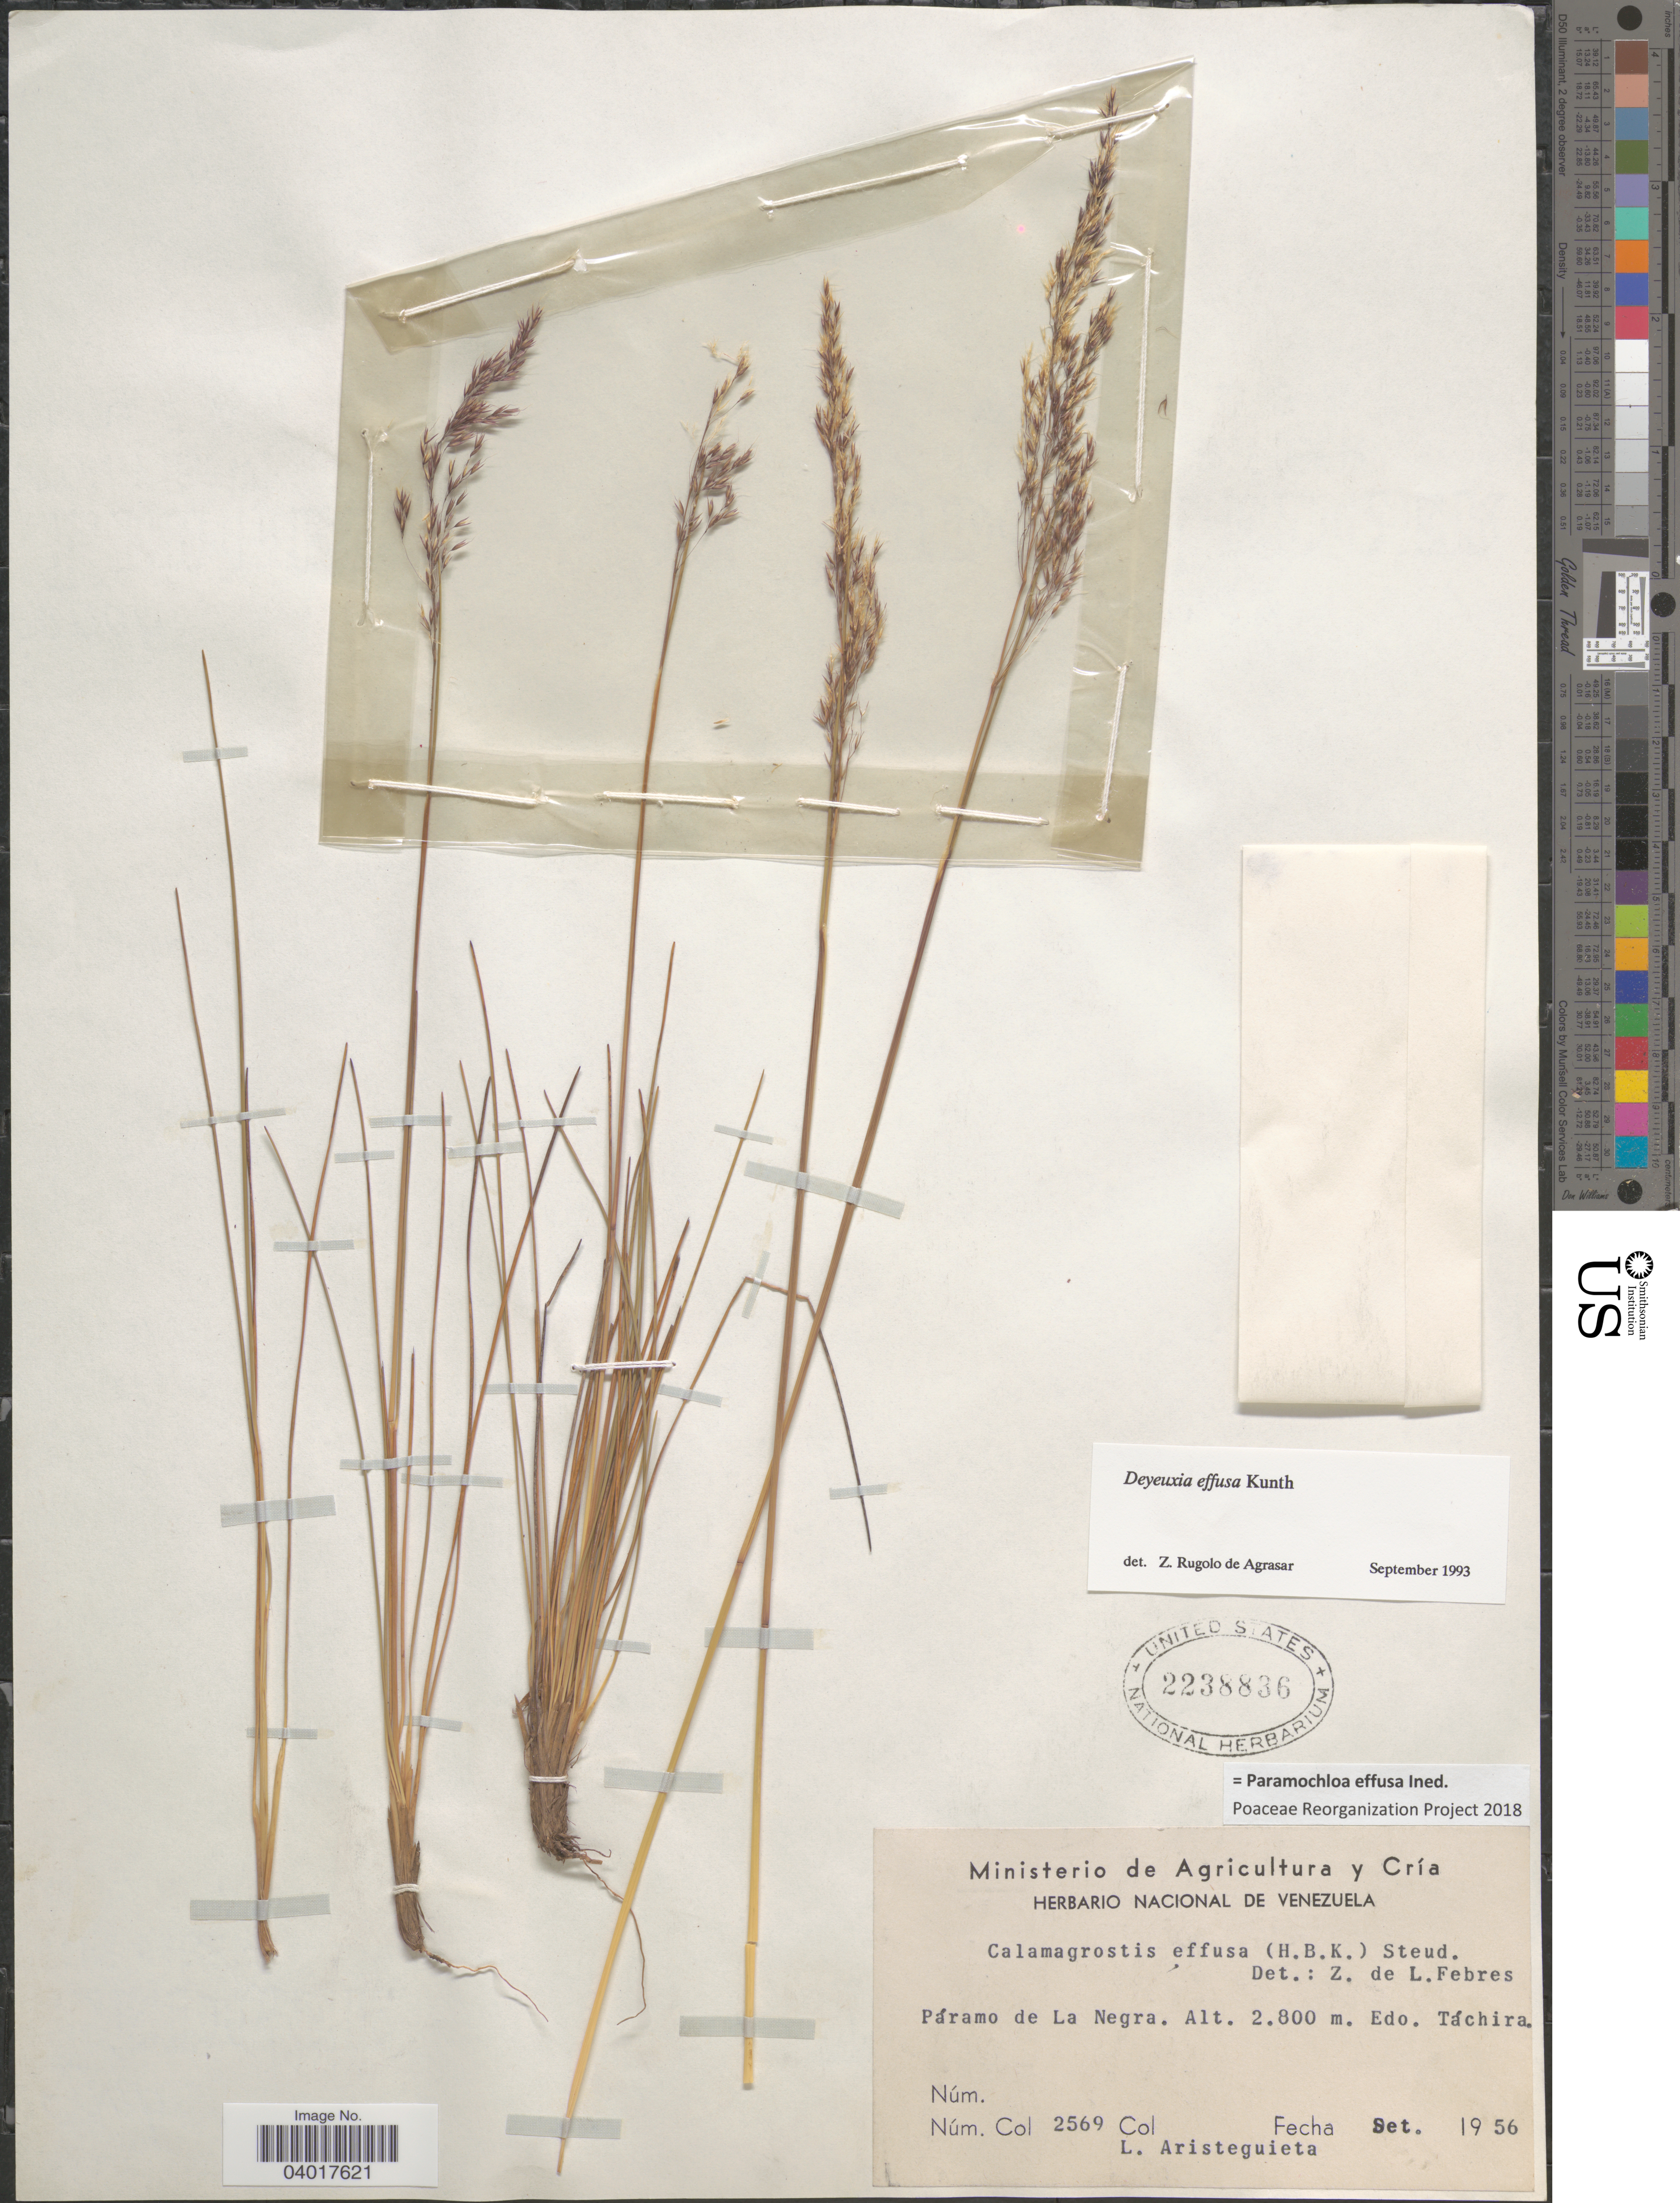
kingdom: Plantae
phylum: Tracheophyta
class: Liliopsida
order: Poales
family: Poaceae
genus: Paramochloa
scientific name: Paramochloa effusa ined.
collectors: L. Aristeguieta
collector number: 2569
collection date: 1956-09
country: Venezuela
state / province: Tachira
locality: Páramo de La Negra. Edo. Táchira.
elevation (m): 2800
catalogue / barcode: US 2238836